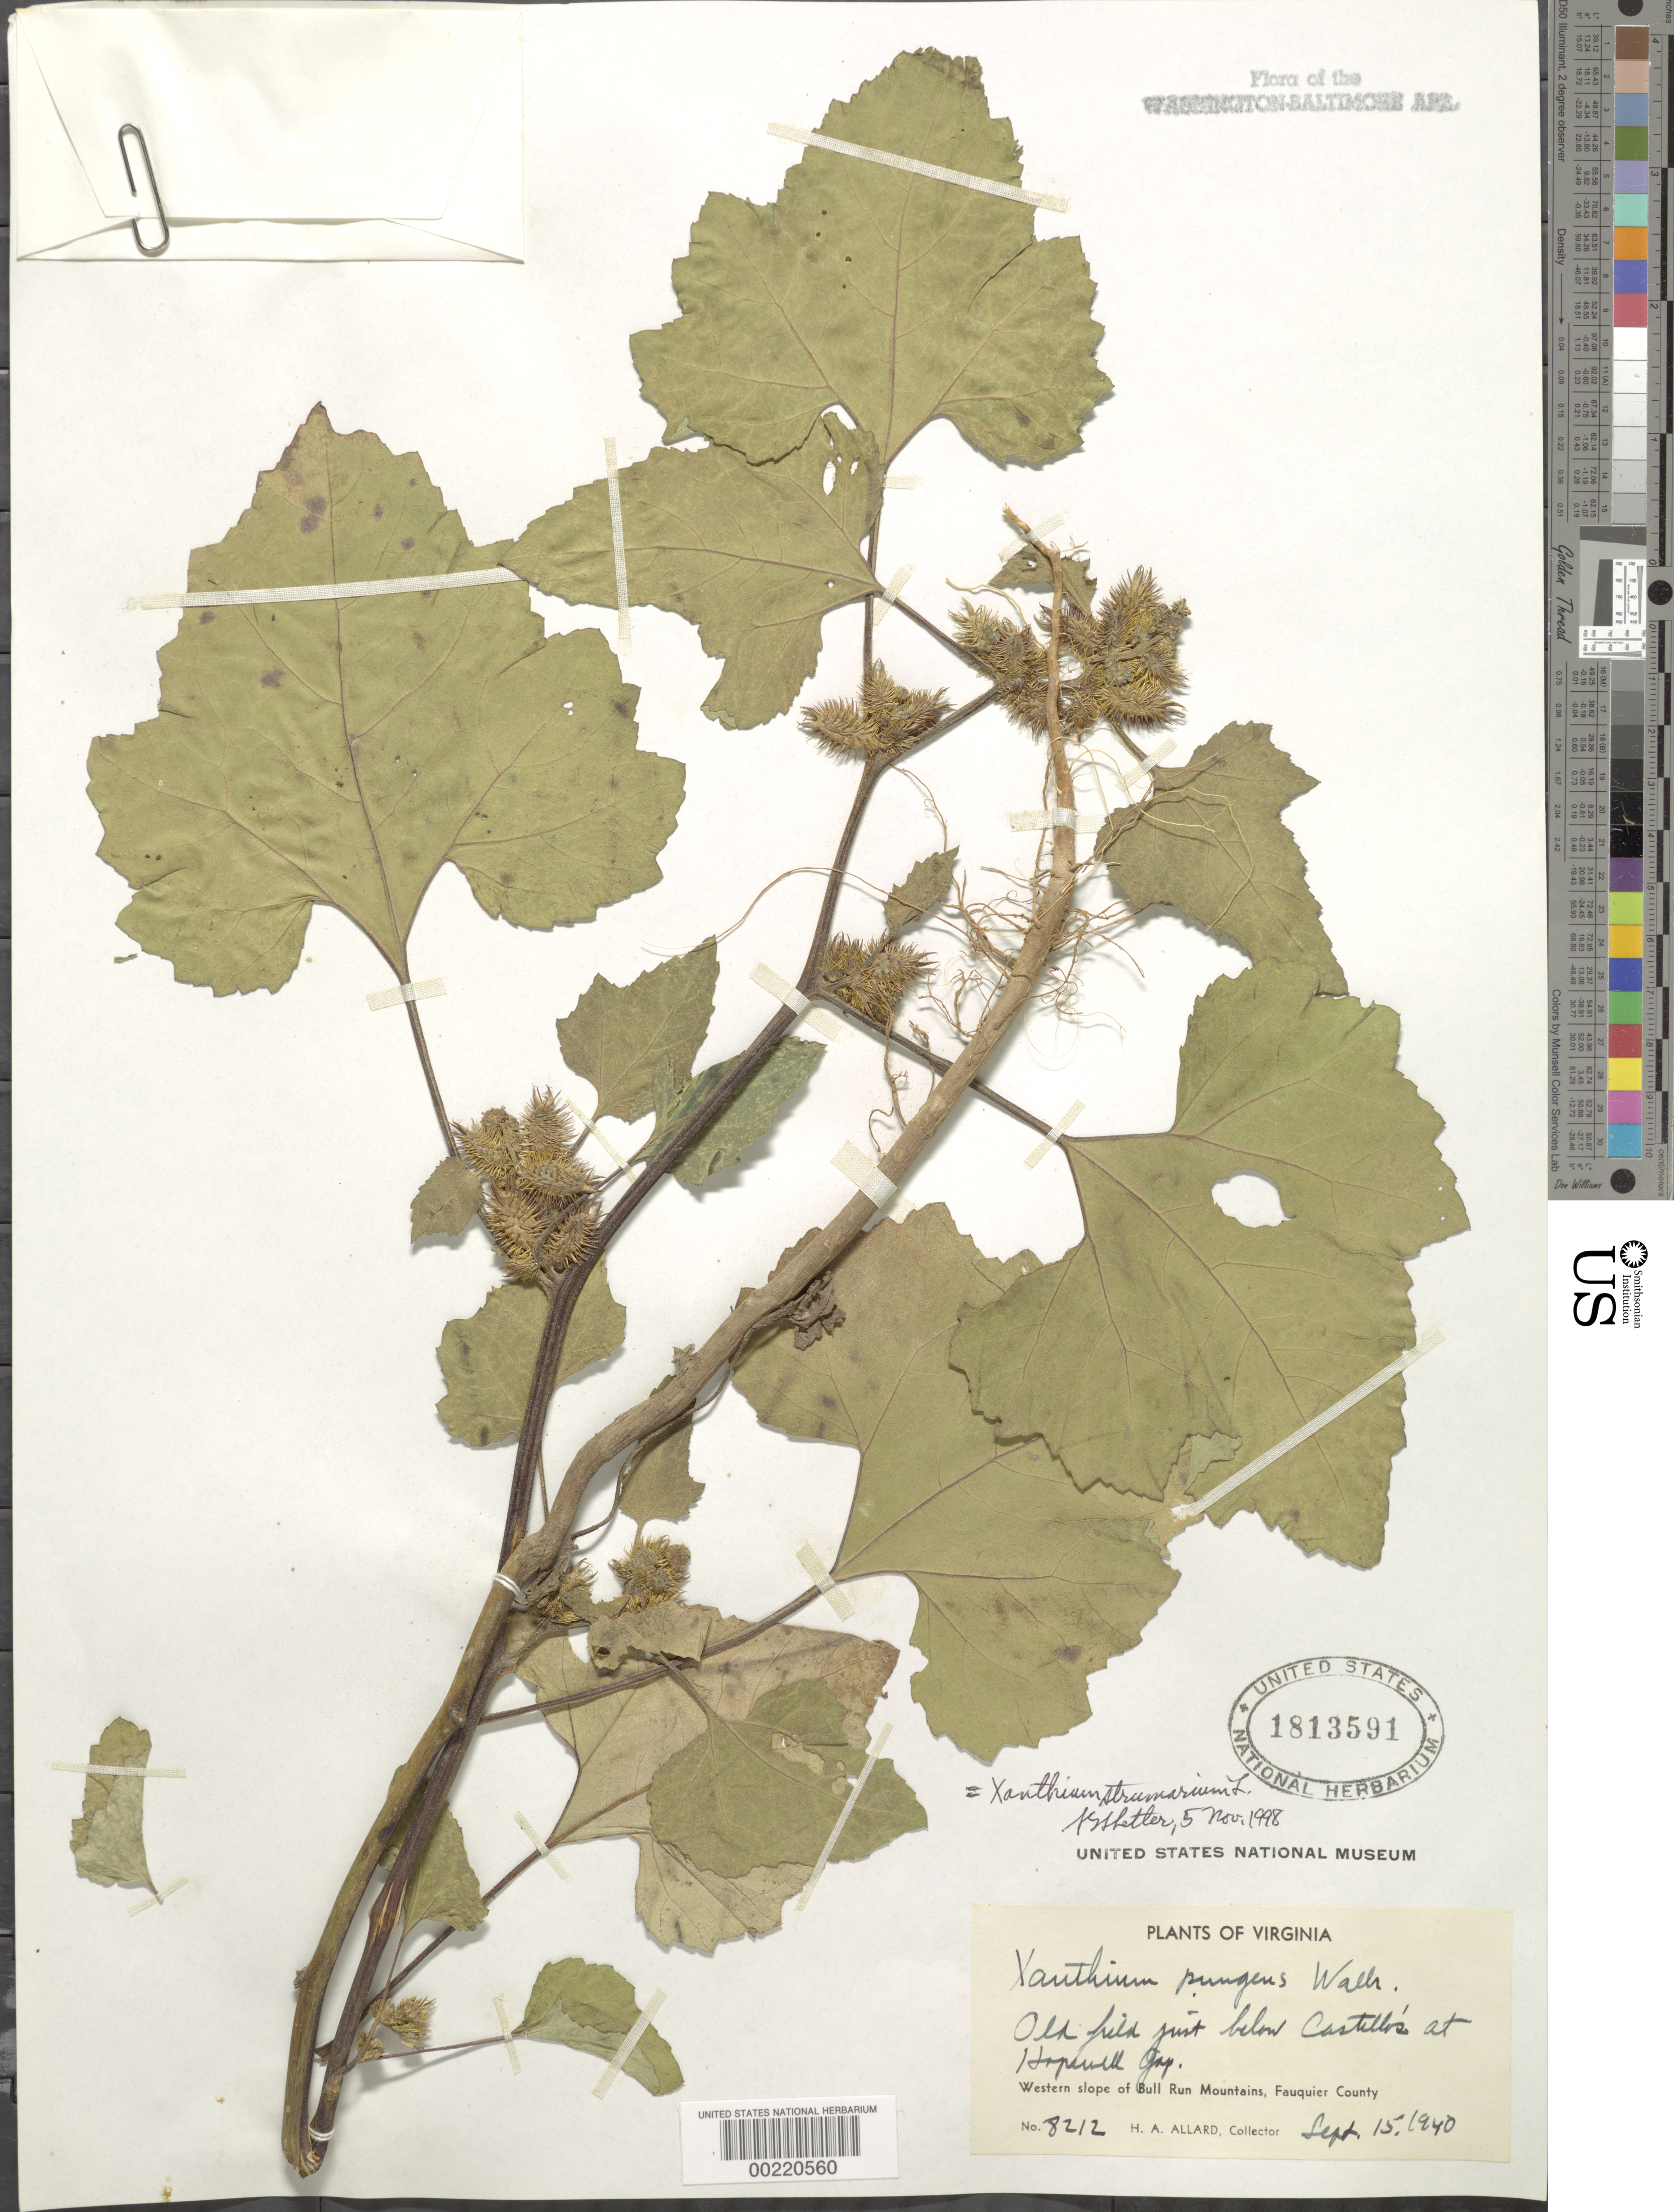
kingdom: Plantae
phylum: Tracheophyta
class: Magnoliopsida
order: Asterales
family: Asteraceae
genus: Xanthium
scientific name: Xanthium strumarium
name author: L.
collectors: H. A. Allard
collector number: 8212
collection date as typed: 15 Sep 1940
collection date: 1940-09-15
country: United States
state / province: Virginia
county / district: Fauquier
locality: Below Castellos Hopewell Gap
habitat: Old field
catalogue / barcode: US 1813591